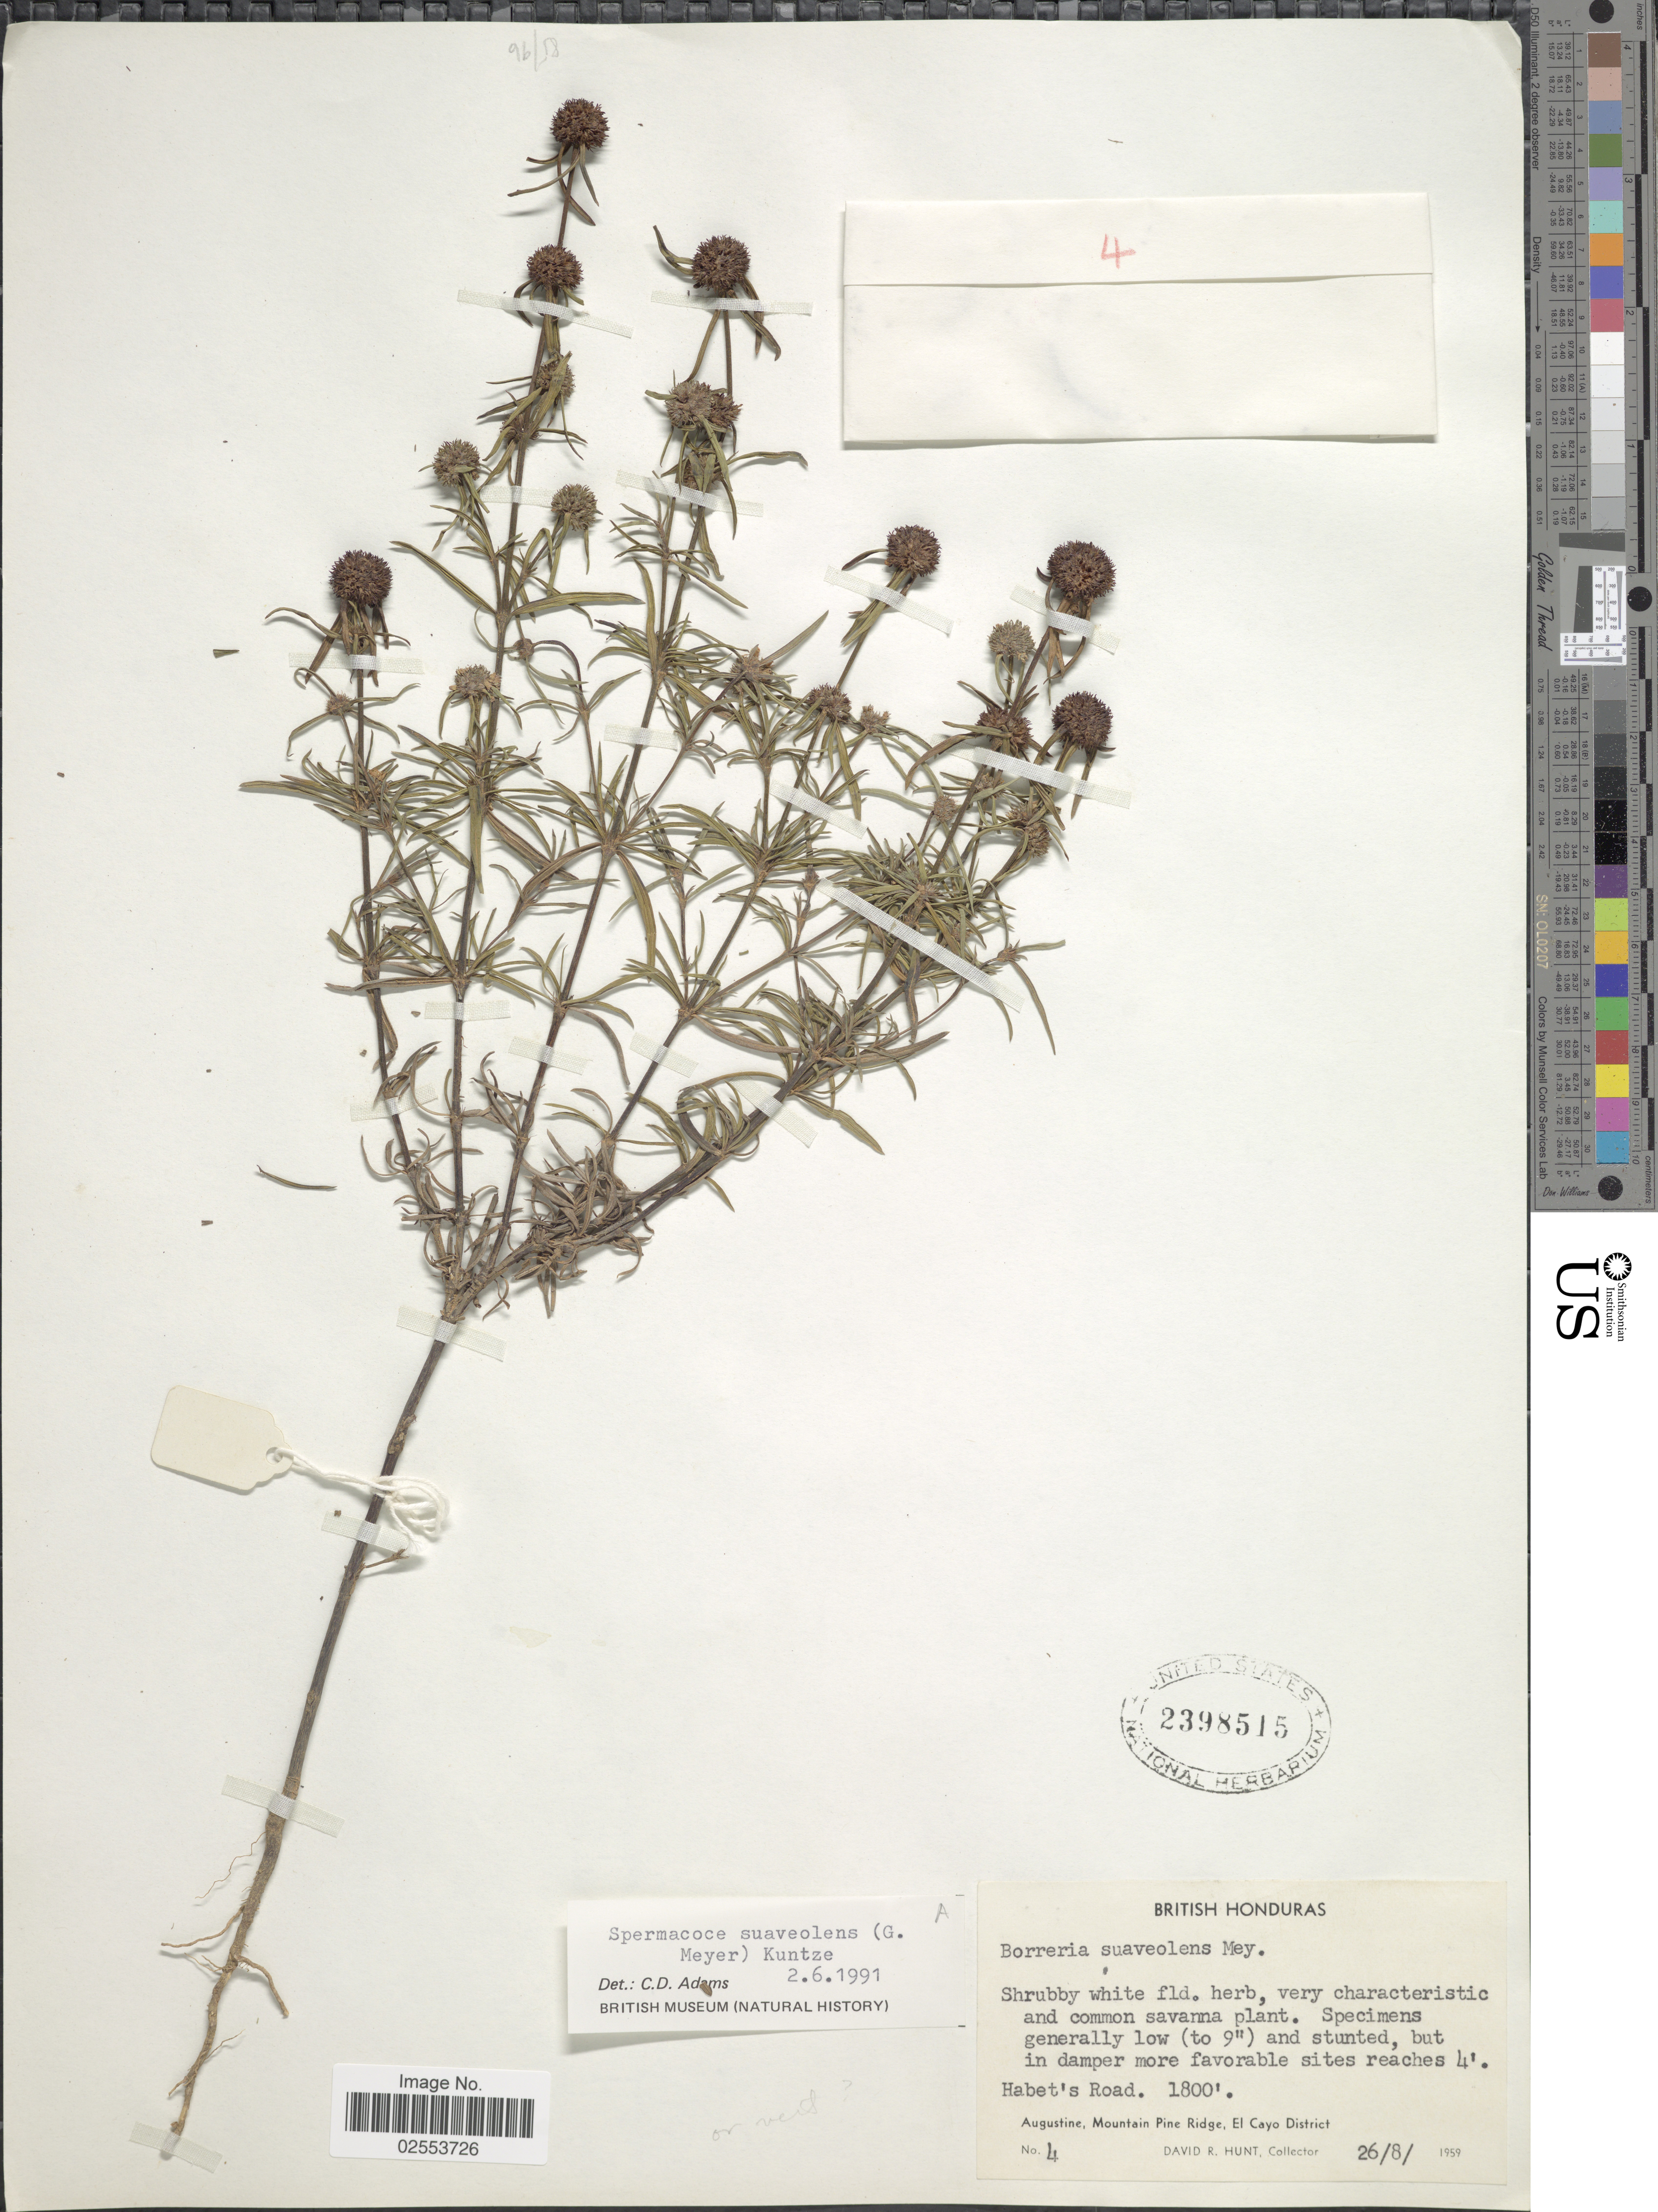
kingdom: Plantae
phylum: Tracheophyta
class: Magnoliopsida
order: Gentianales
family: Rubiaceae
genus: Spermacoce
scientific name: Spermacoce suaveolens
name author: (G. Mey.) Kuntze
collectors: D. R. Hunt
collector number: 4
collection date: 1959-08-26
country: Belize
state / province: Cayo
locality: British Honduras, Habet's Road, Augustine, Mountain Pine Ridge, El Cayo District.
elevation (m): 549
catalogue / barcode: US 2398515